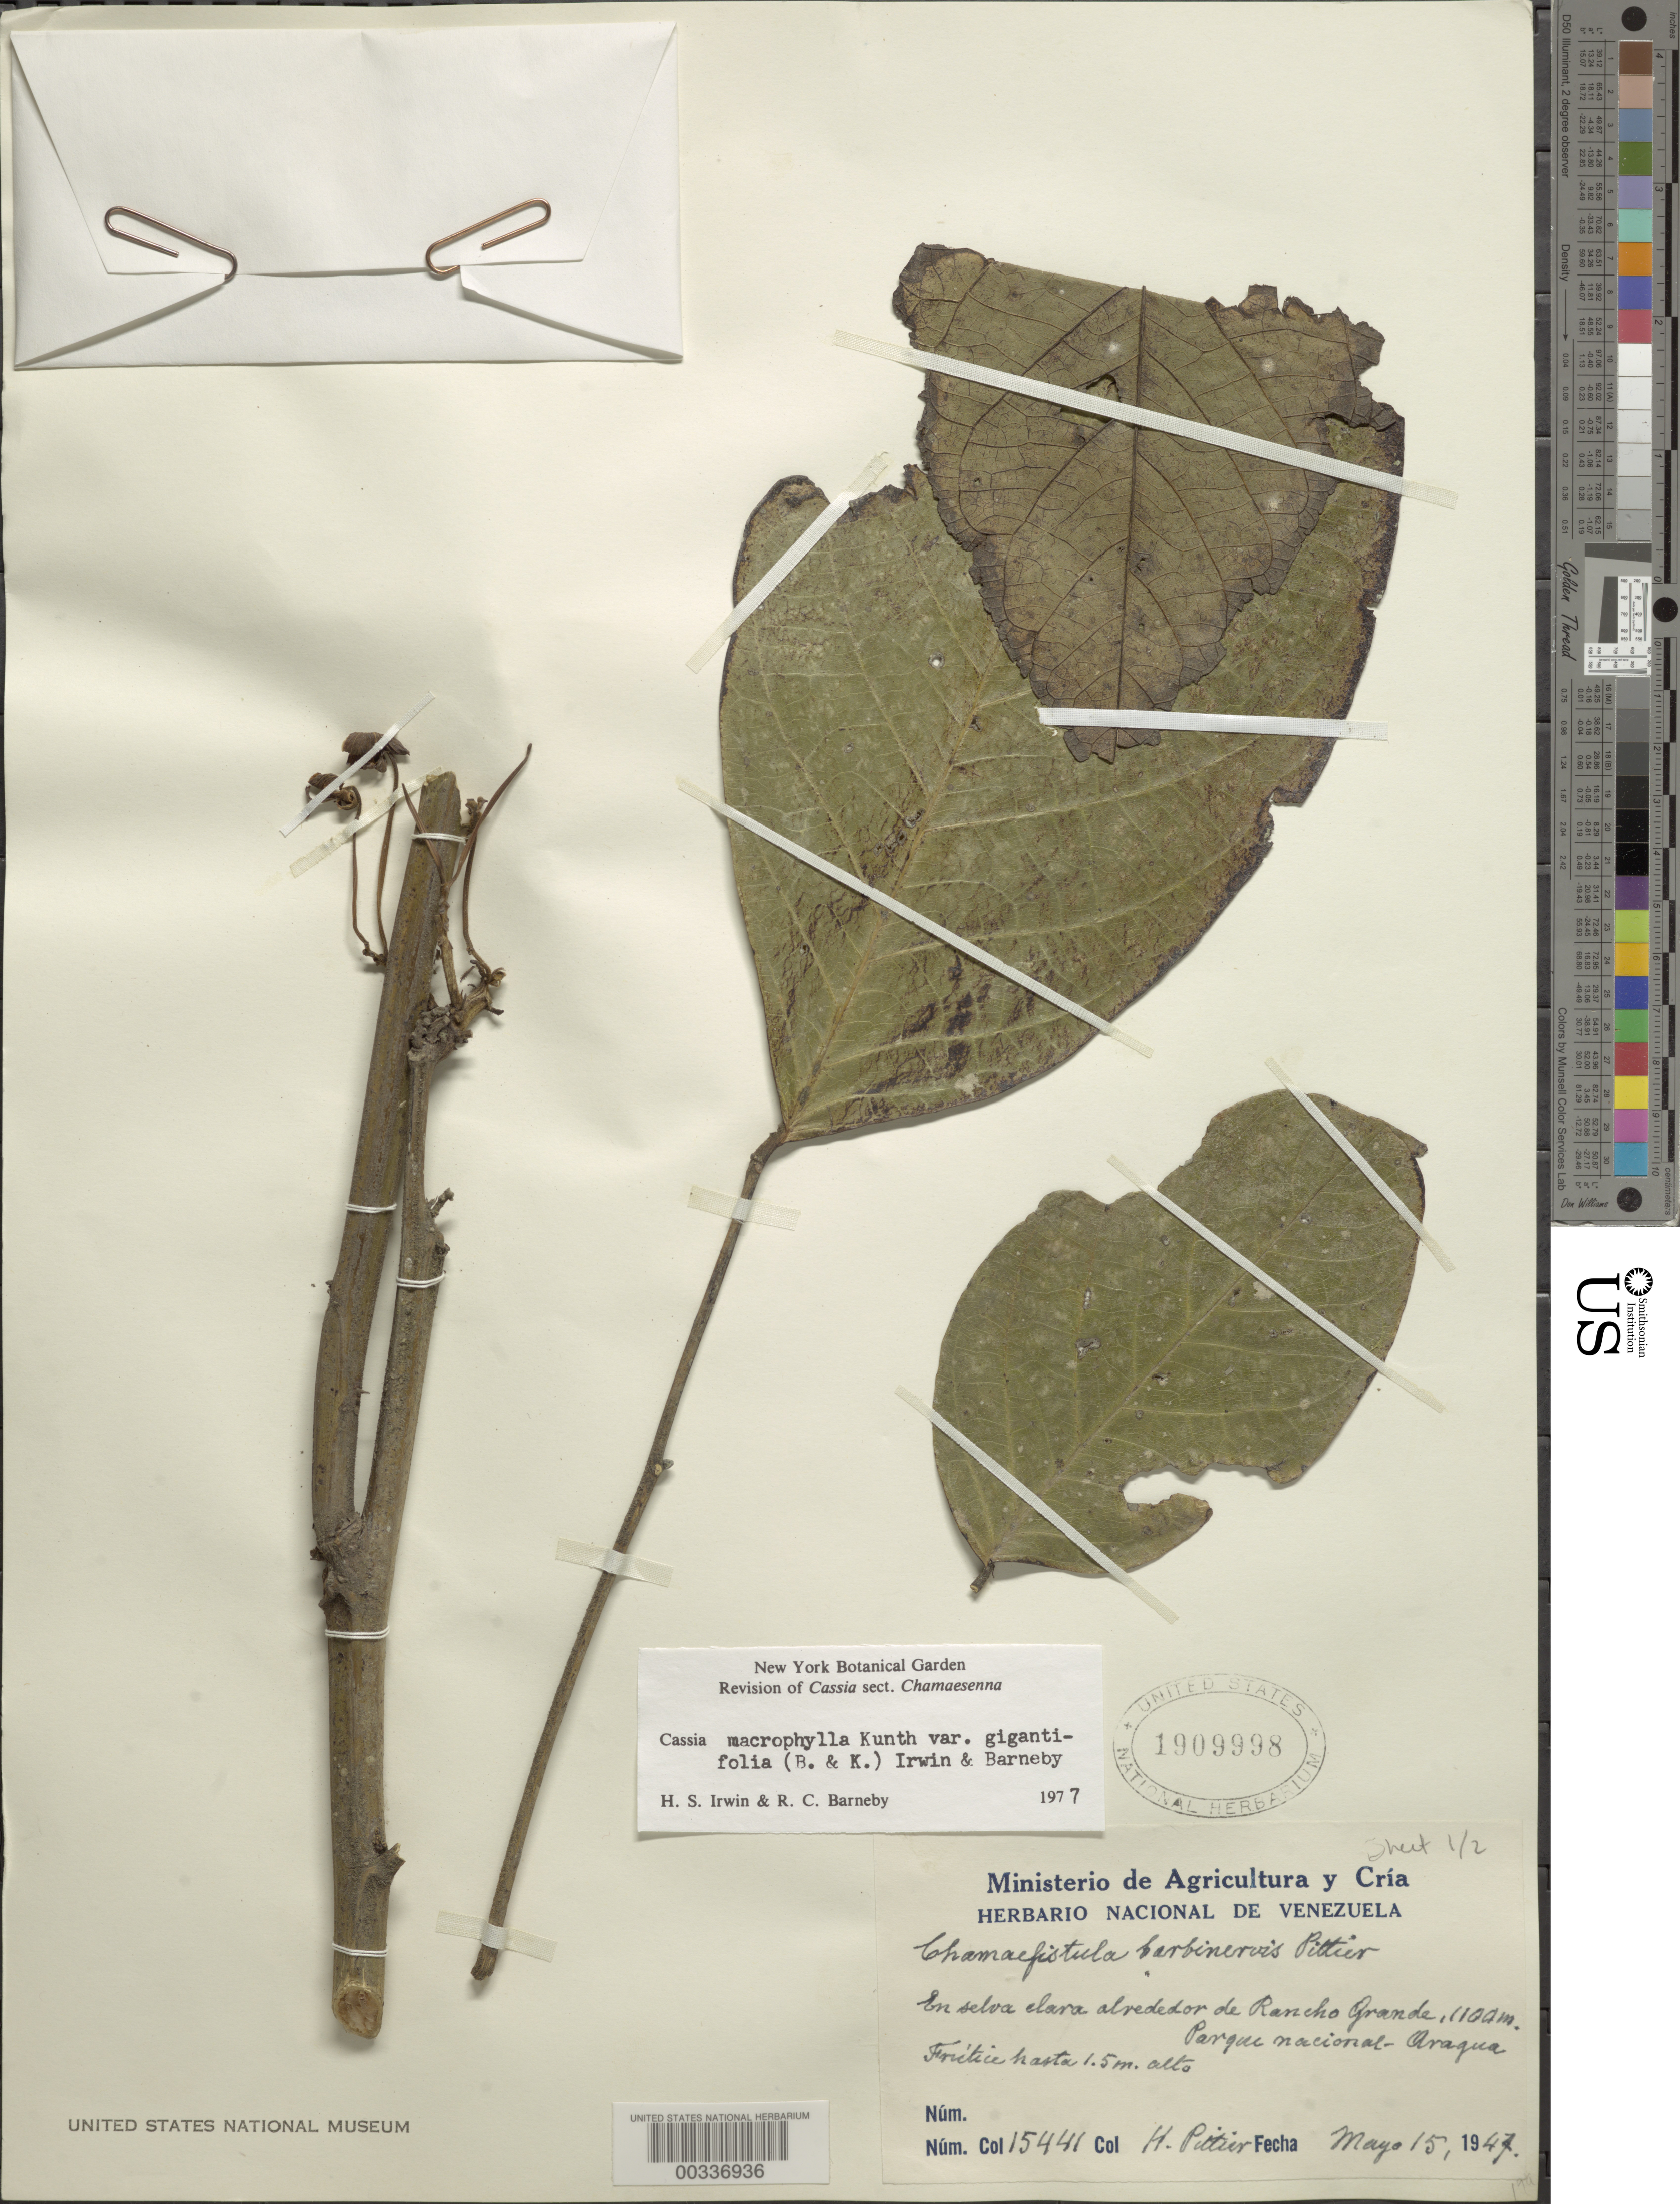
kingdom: Plantae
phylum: Tracheophyta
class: Magnoliopsida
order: Fabales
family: Fabaceae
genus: Senna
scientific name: Senna macrophylla var. gigantifolia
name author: (Britton & Killip) H.S. Irwin & Barneby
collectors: H. F. Pittier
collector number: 15441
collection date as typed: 15 May 1947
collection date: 1947-05-15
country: Venezuela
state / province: Aragua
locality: Vicinity of rancho grande; parque nacional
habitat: Clearing in forest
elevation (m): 1100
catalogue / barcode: US 1909998